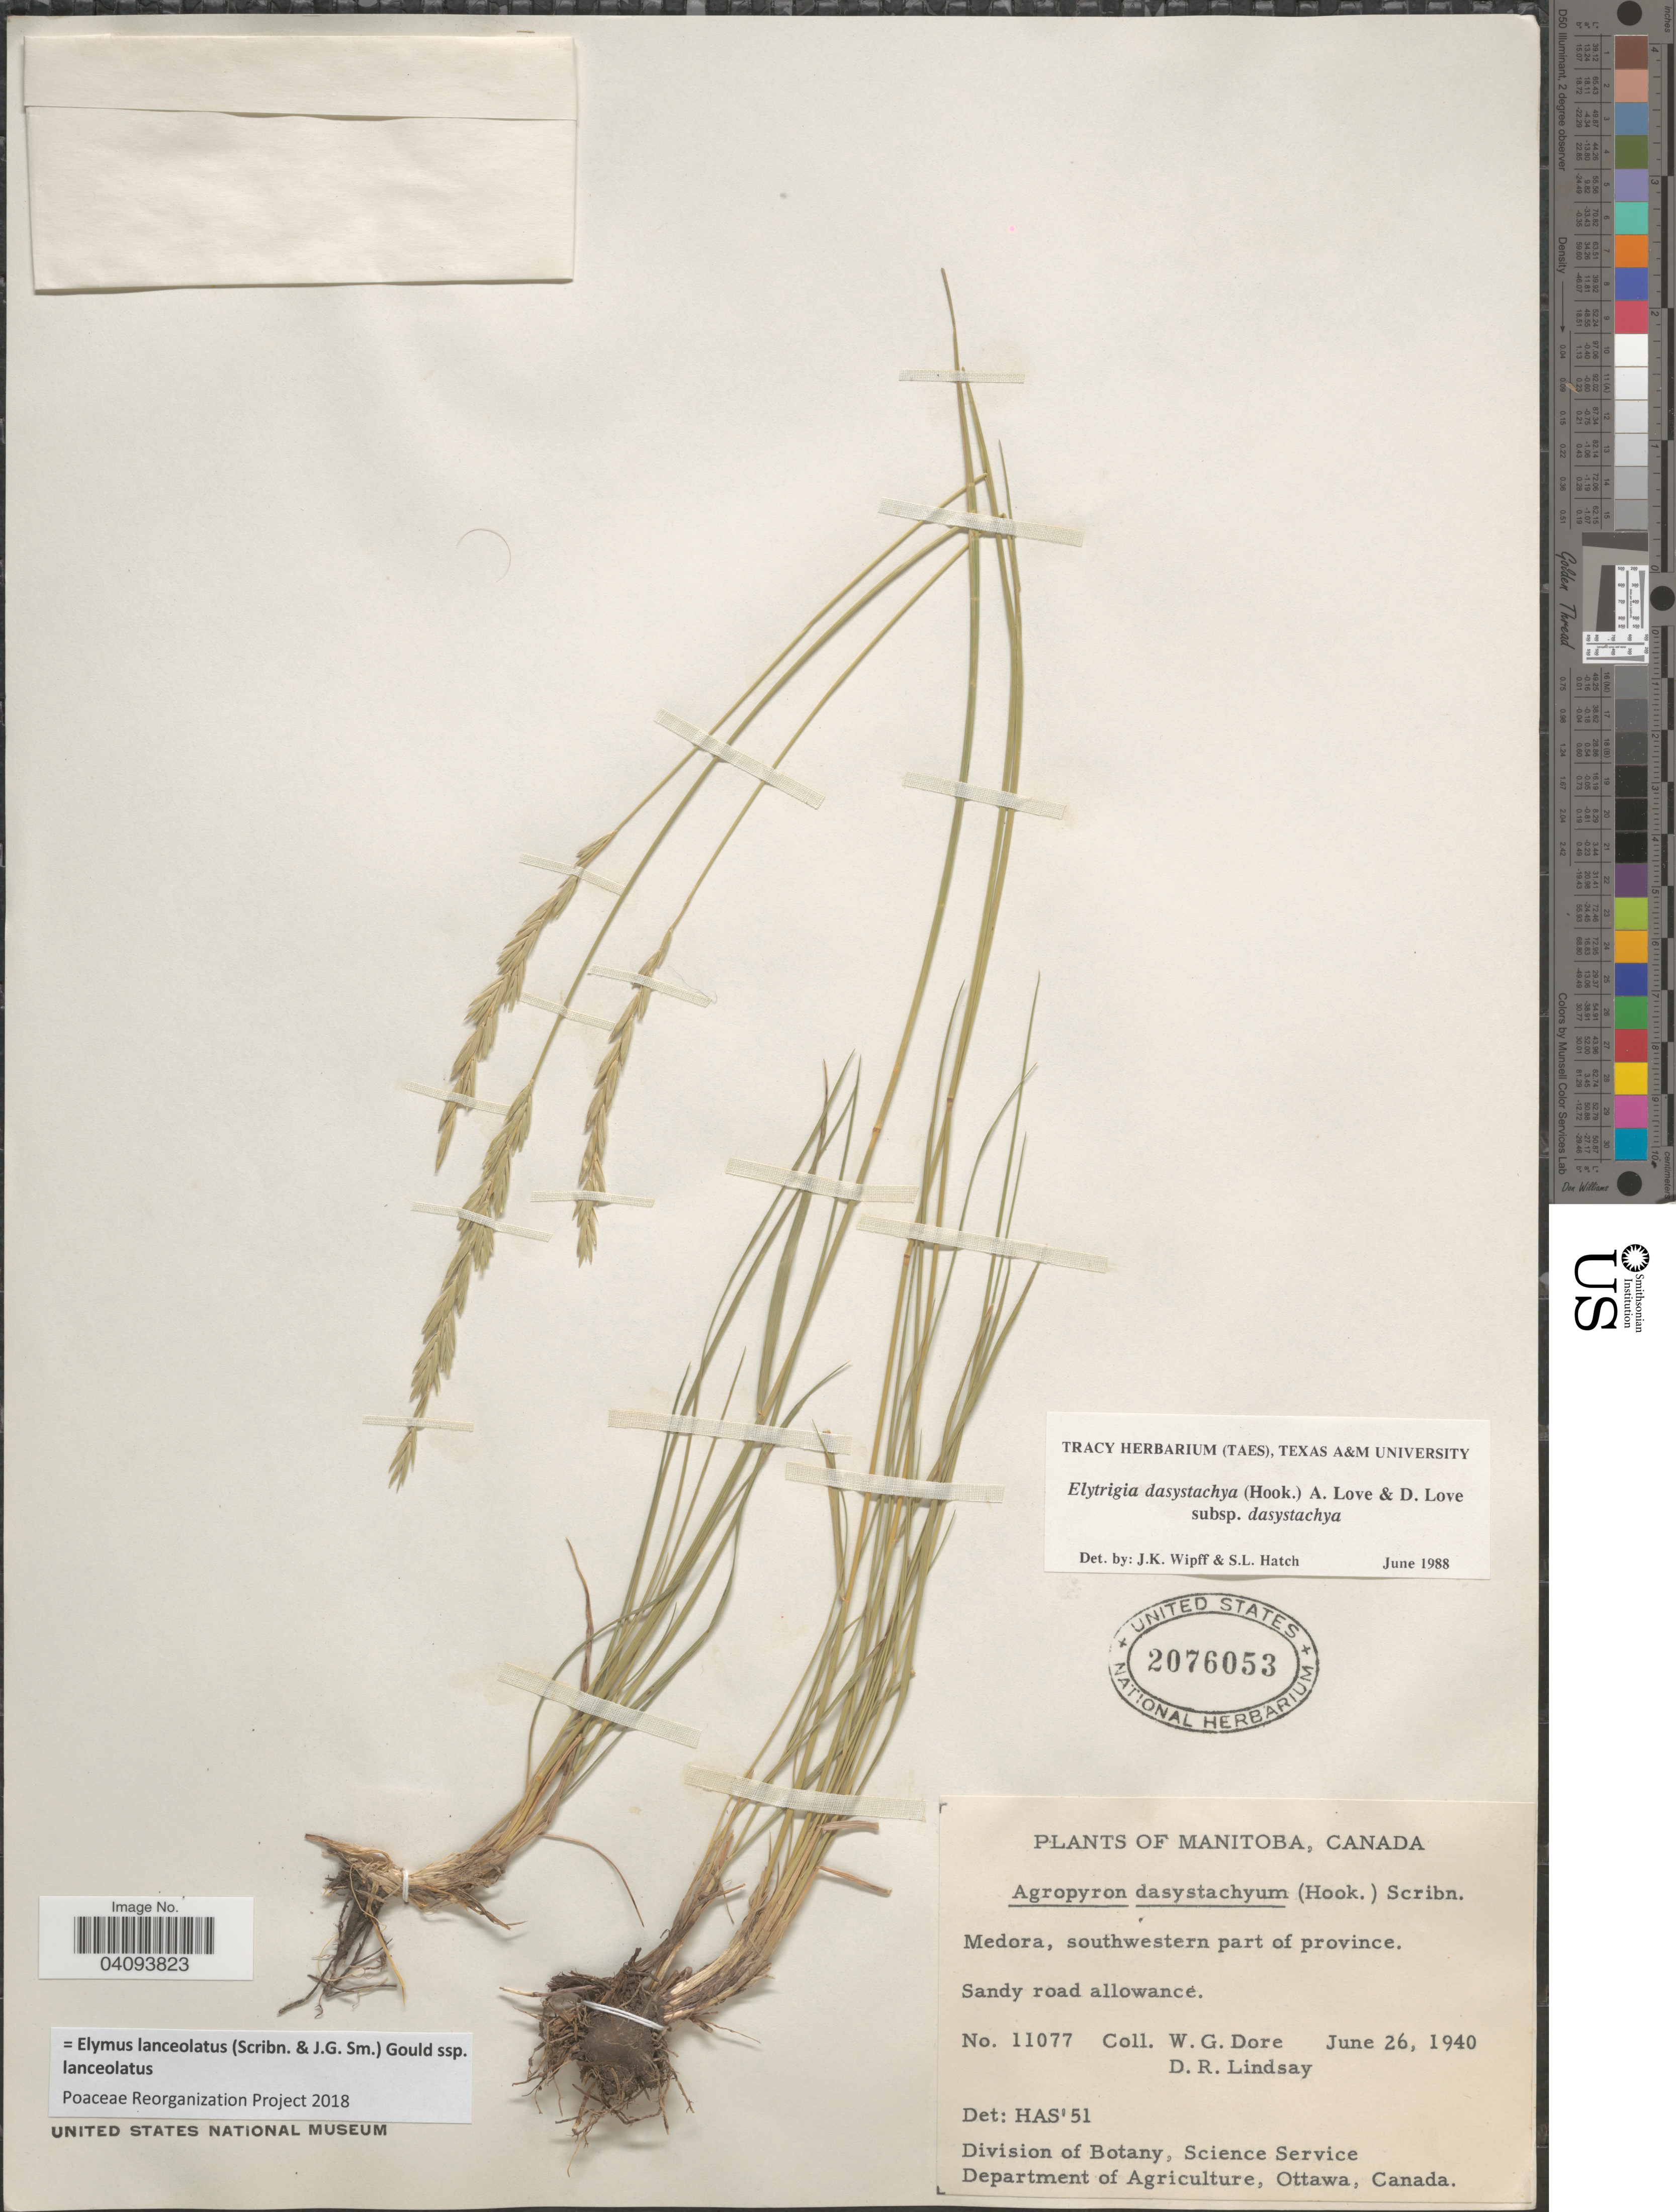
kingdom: Plantae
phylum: Tracheophyta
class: Liliopsida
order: Poales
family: Poaceae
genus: Elymus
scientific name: Elymus lanceolatus subsp. lanceolatus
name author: (Scribn. & J.G. Sm.) Gould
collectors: W. Dore & D. Lindsay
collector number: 11077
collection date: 1940-06-26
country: Canada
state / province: Manitoba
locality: Medora, southwestern part of province.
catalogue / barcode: US 2076053